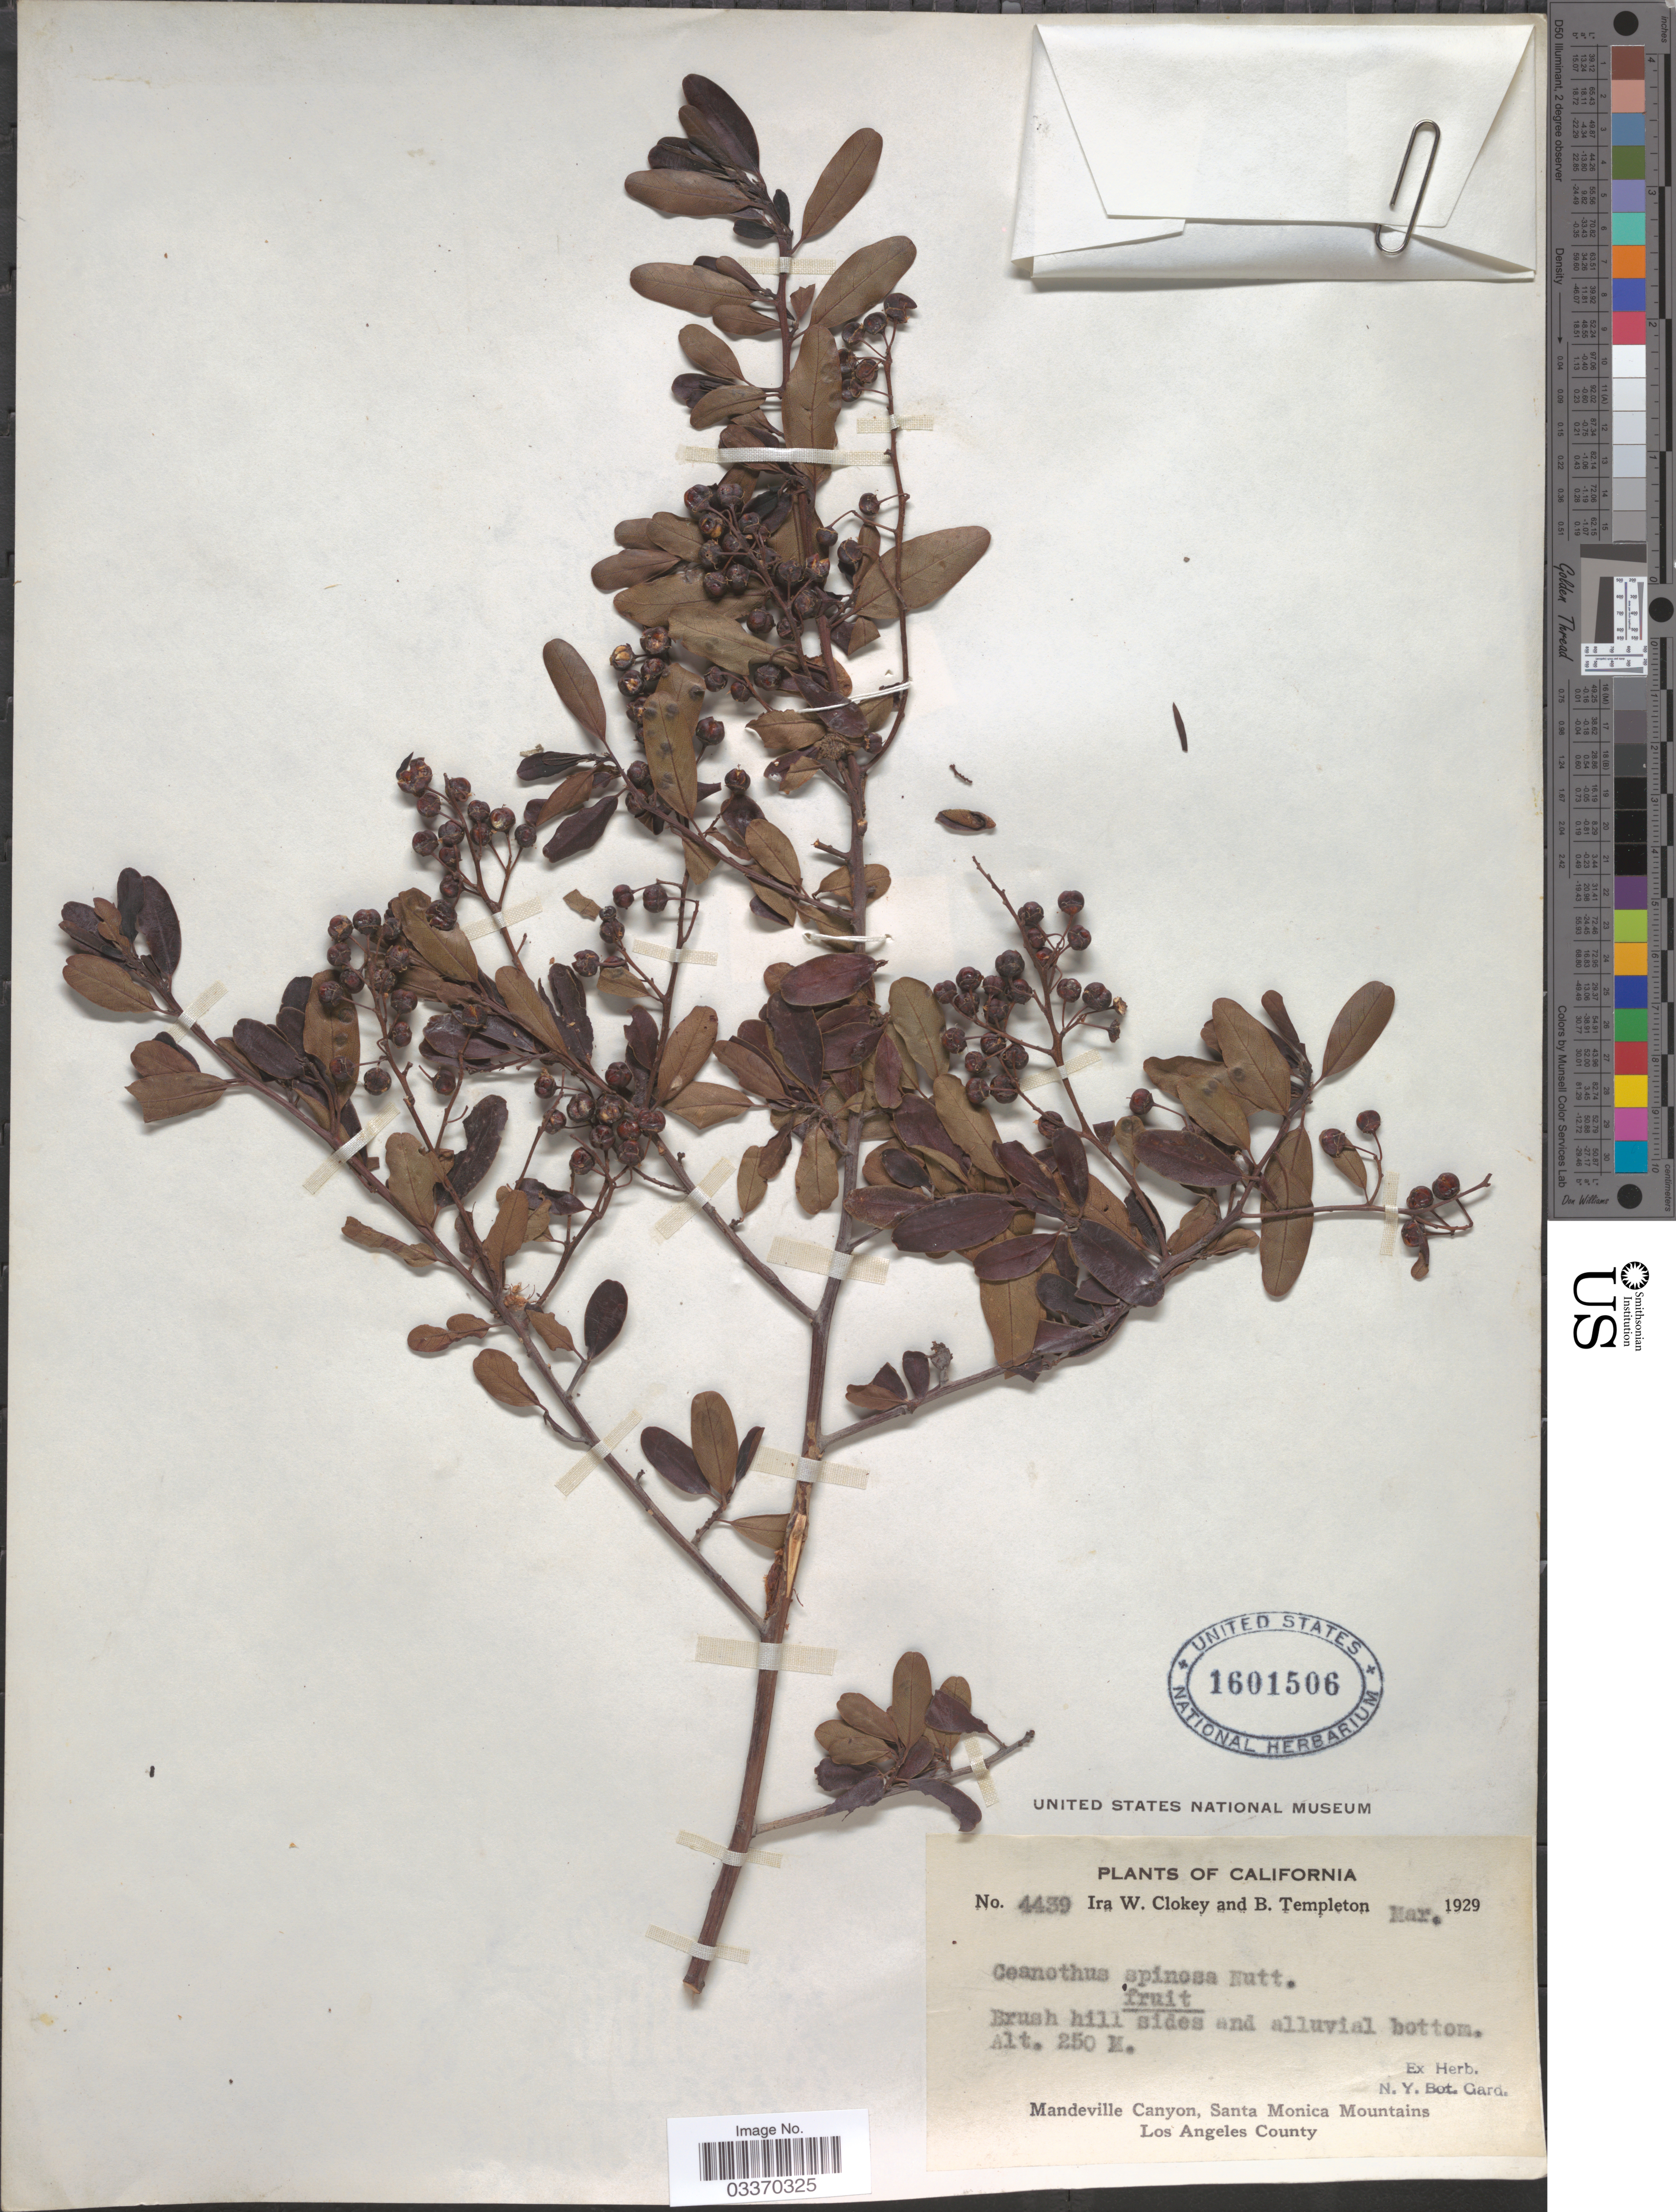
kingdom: Plantae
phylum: Tracheophyta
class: Magnoliopsida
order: Rosales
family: Rhamnaceae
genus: Ceanothus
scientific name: Ceanothus spinosus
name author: Nutt.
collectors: I. W. Clokey & B. Templeton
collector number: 4439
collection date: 1929-03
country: United States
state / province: California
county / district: Los Angeles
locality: Mandeville Canyon, Santa Monica Mountains. Los Angeles County.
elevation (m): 250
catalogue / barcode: US 1601506